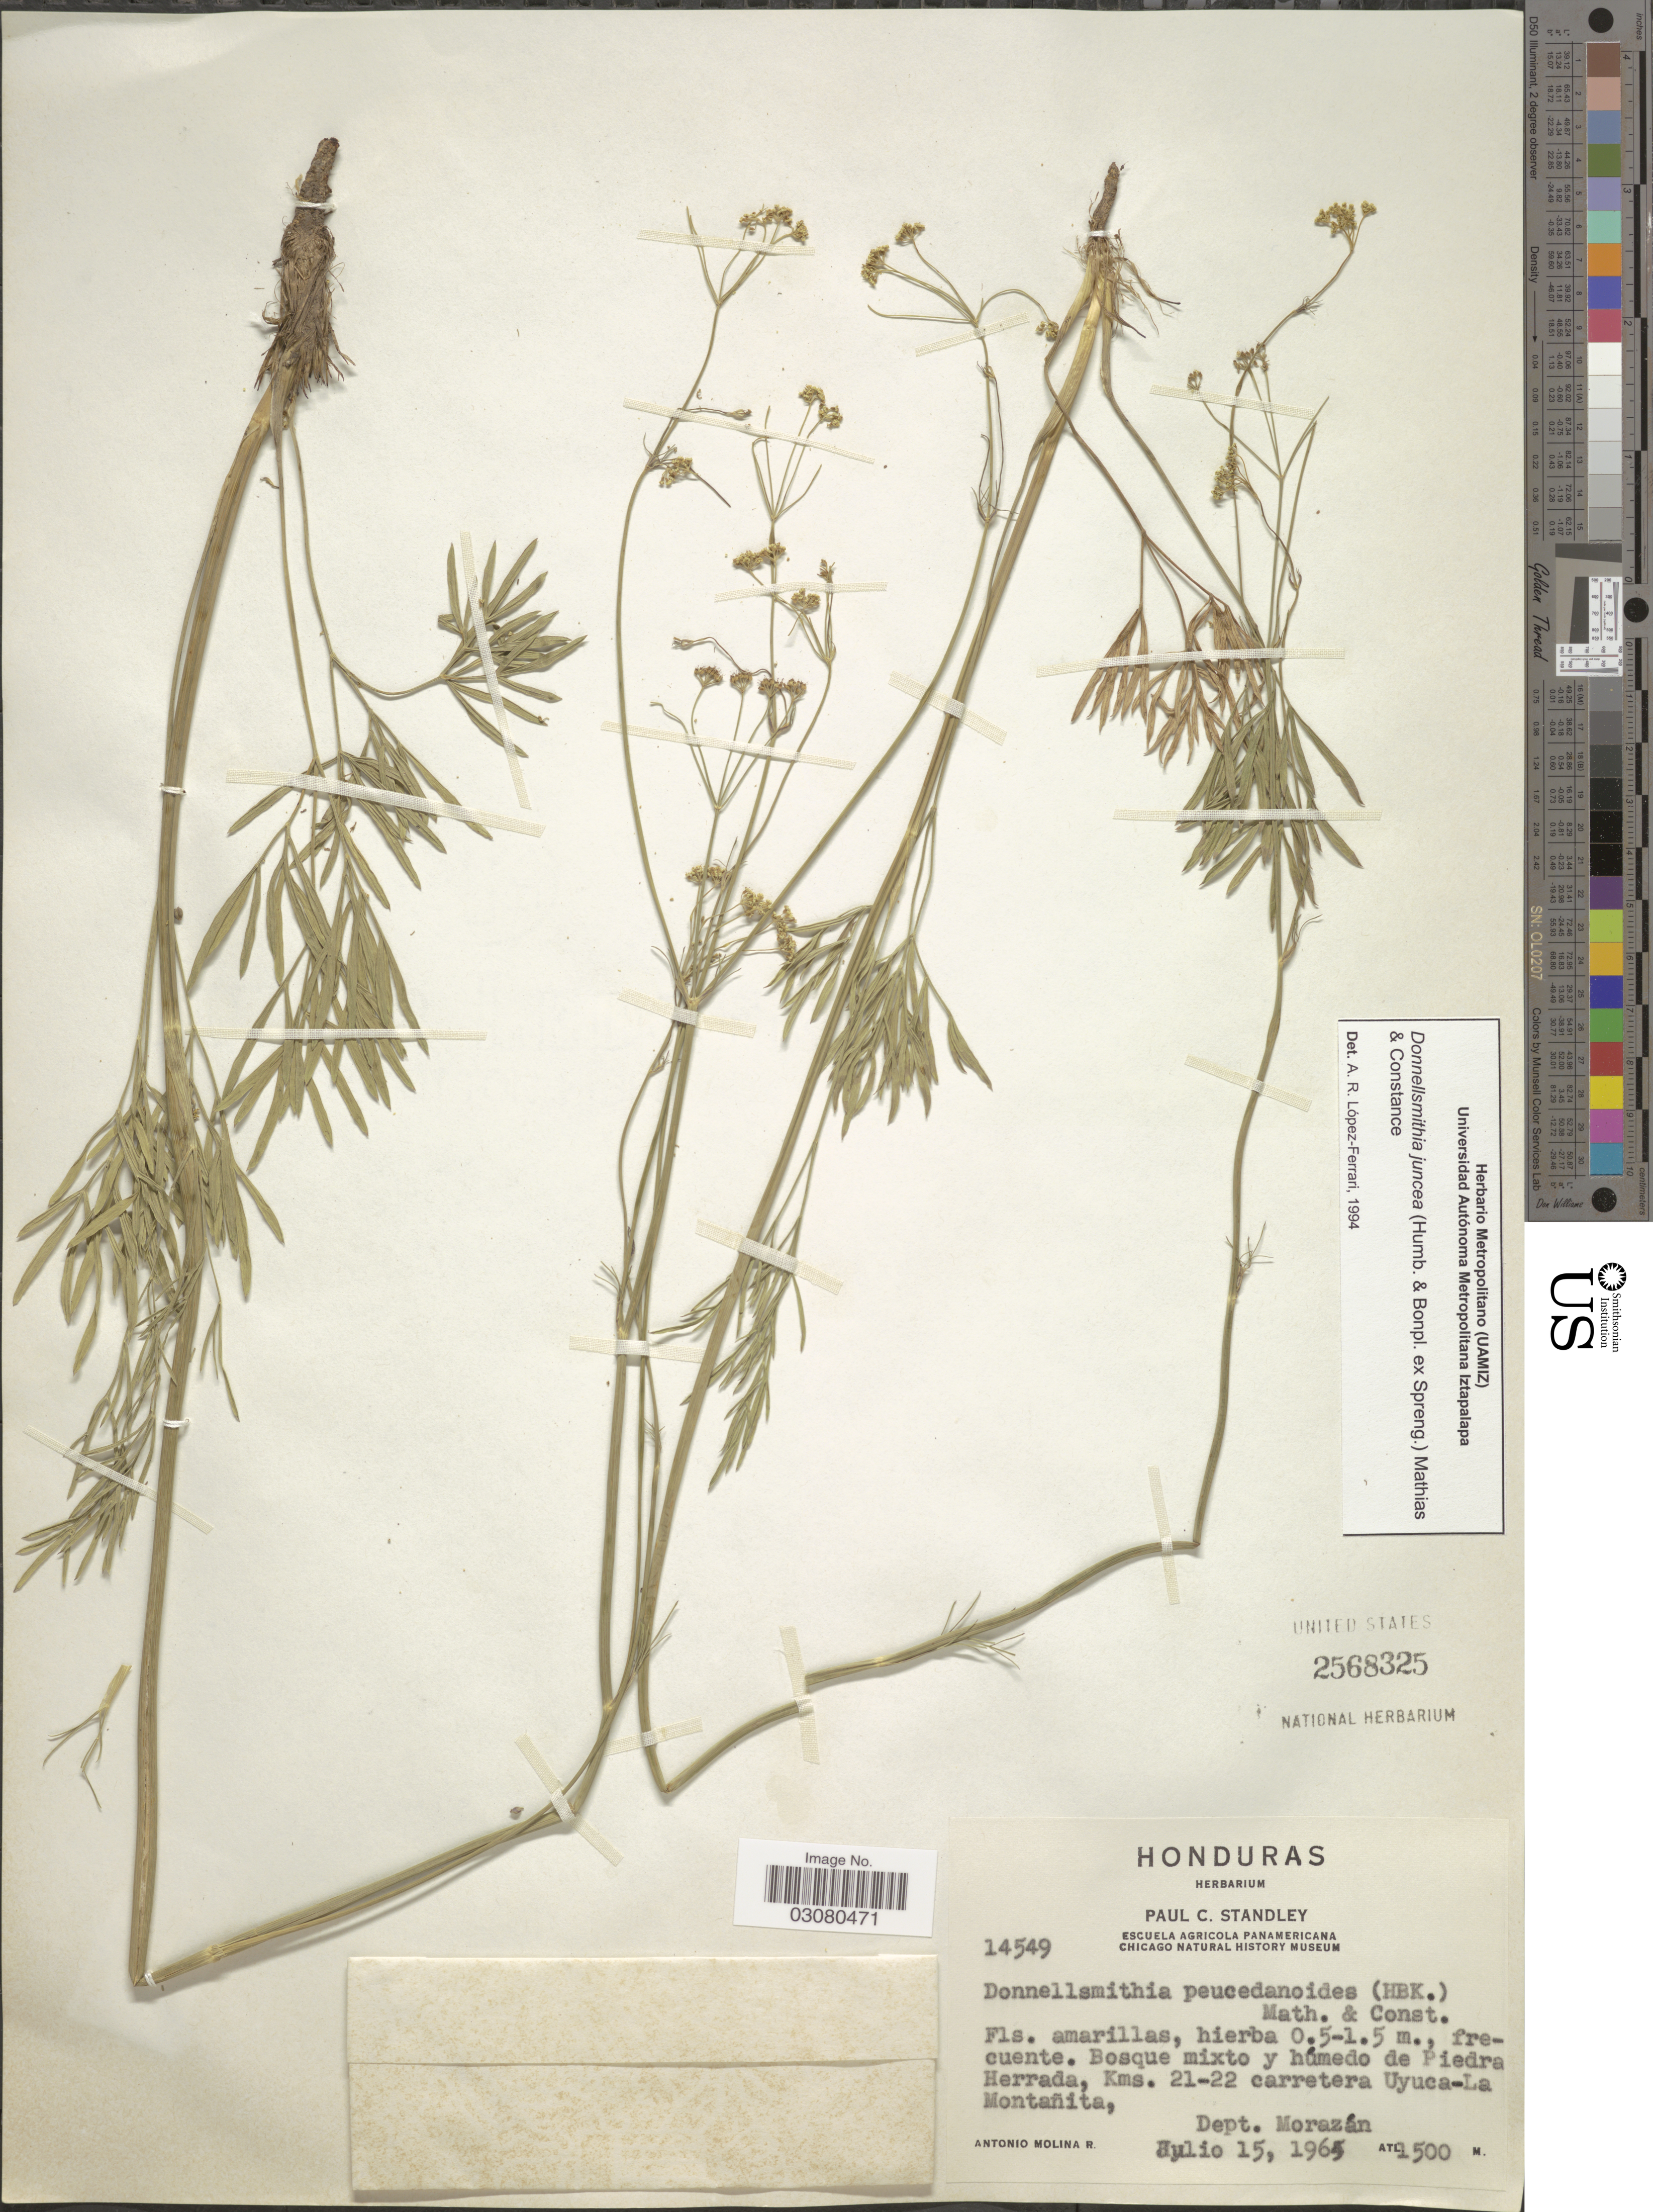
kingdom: Plantae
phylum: Tracheophyta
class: Magnoliopsida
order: Apiales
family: Apiaceae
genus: Donnellsmithia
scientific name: Donnellsmithia juncea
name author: (Humb. & Bonpl. ex Spreng.) Mathias & Constance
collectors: A. Molina R.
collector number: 14549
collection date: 1965-07-15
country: Honduras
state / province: Fco. Morazán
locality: Bosque mixto y húmedo de Piedra Herrada, Kms. 21-22 carretera Uyuca-La Montañita, Dept. Morazán.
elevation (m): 1500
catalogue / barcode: US 2568325